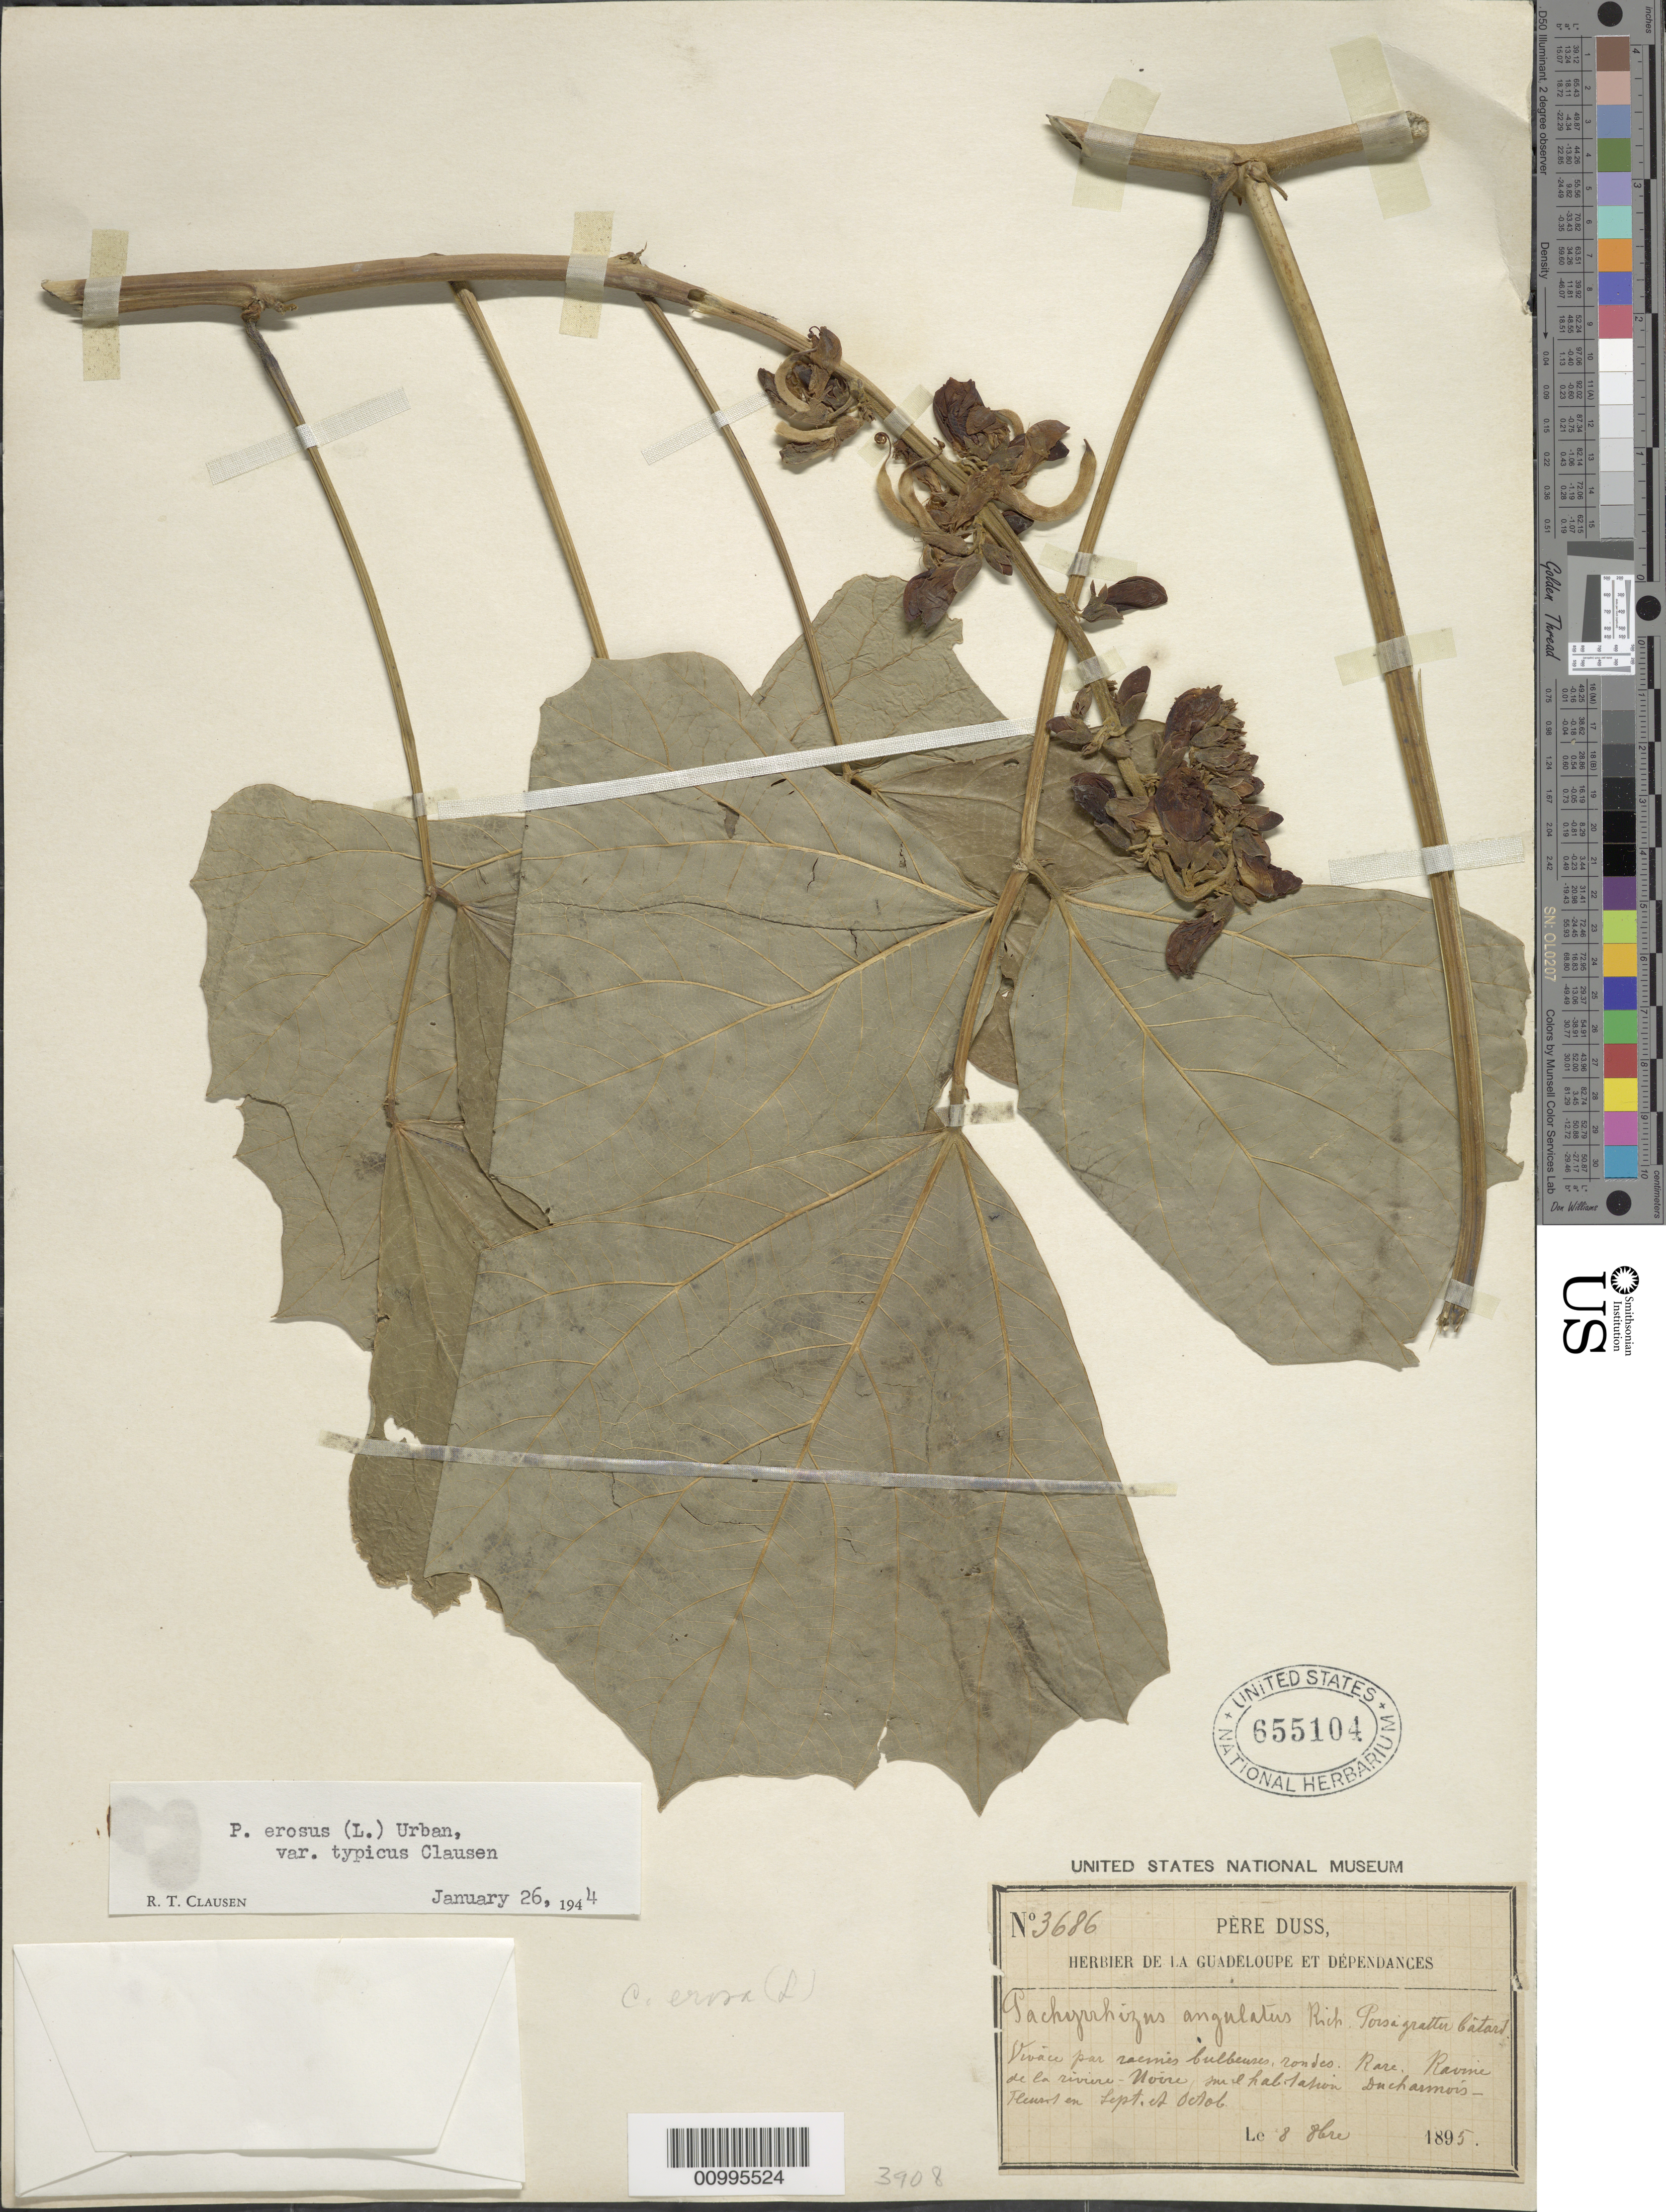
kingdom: Plantae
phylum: Tracheophyta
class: Magnoliopsida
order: Fabales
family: Fabaceae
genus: Pachyrhizus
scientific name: Pachyrhizus erosus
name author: (L.) Urb.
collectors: Père Duss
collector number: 3686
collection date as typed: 08 Feb 1895 or 08 Sep 1895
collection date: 1895-02-08 or 1895-09-08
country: Guadeloupe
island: Basse Terre [Guadeloupe]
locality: Dependences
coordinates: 0 N, 0 E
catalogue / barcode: US 655104